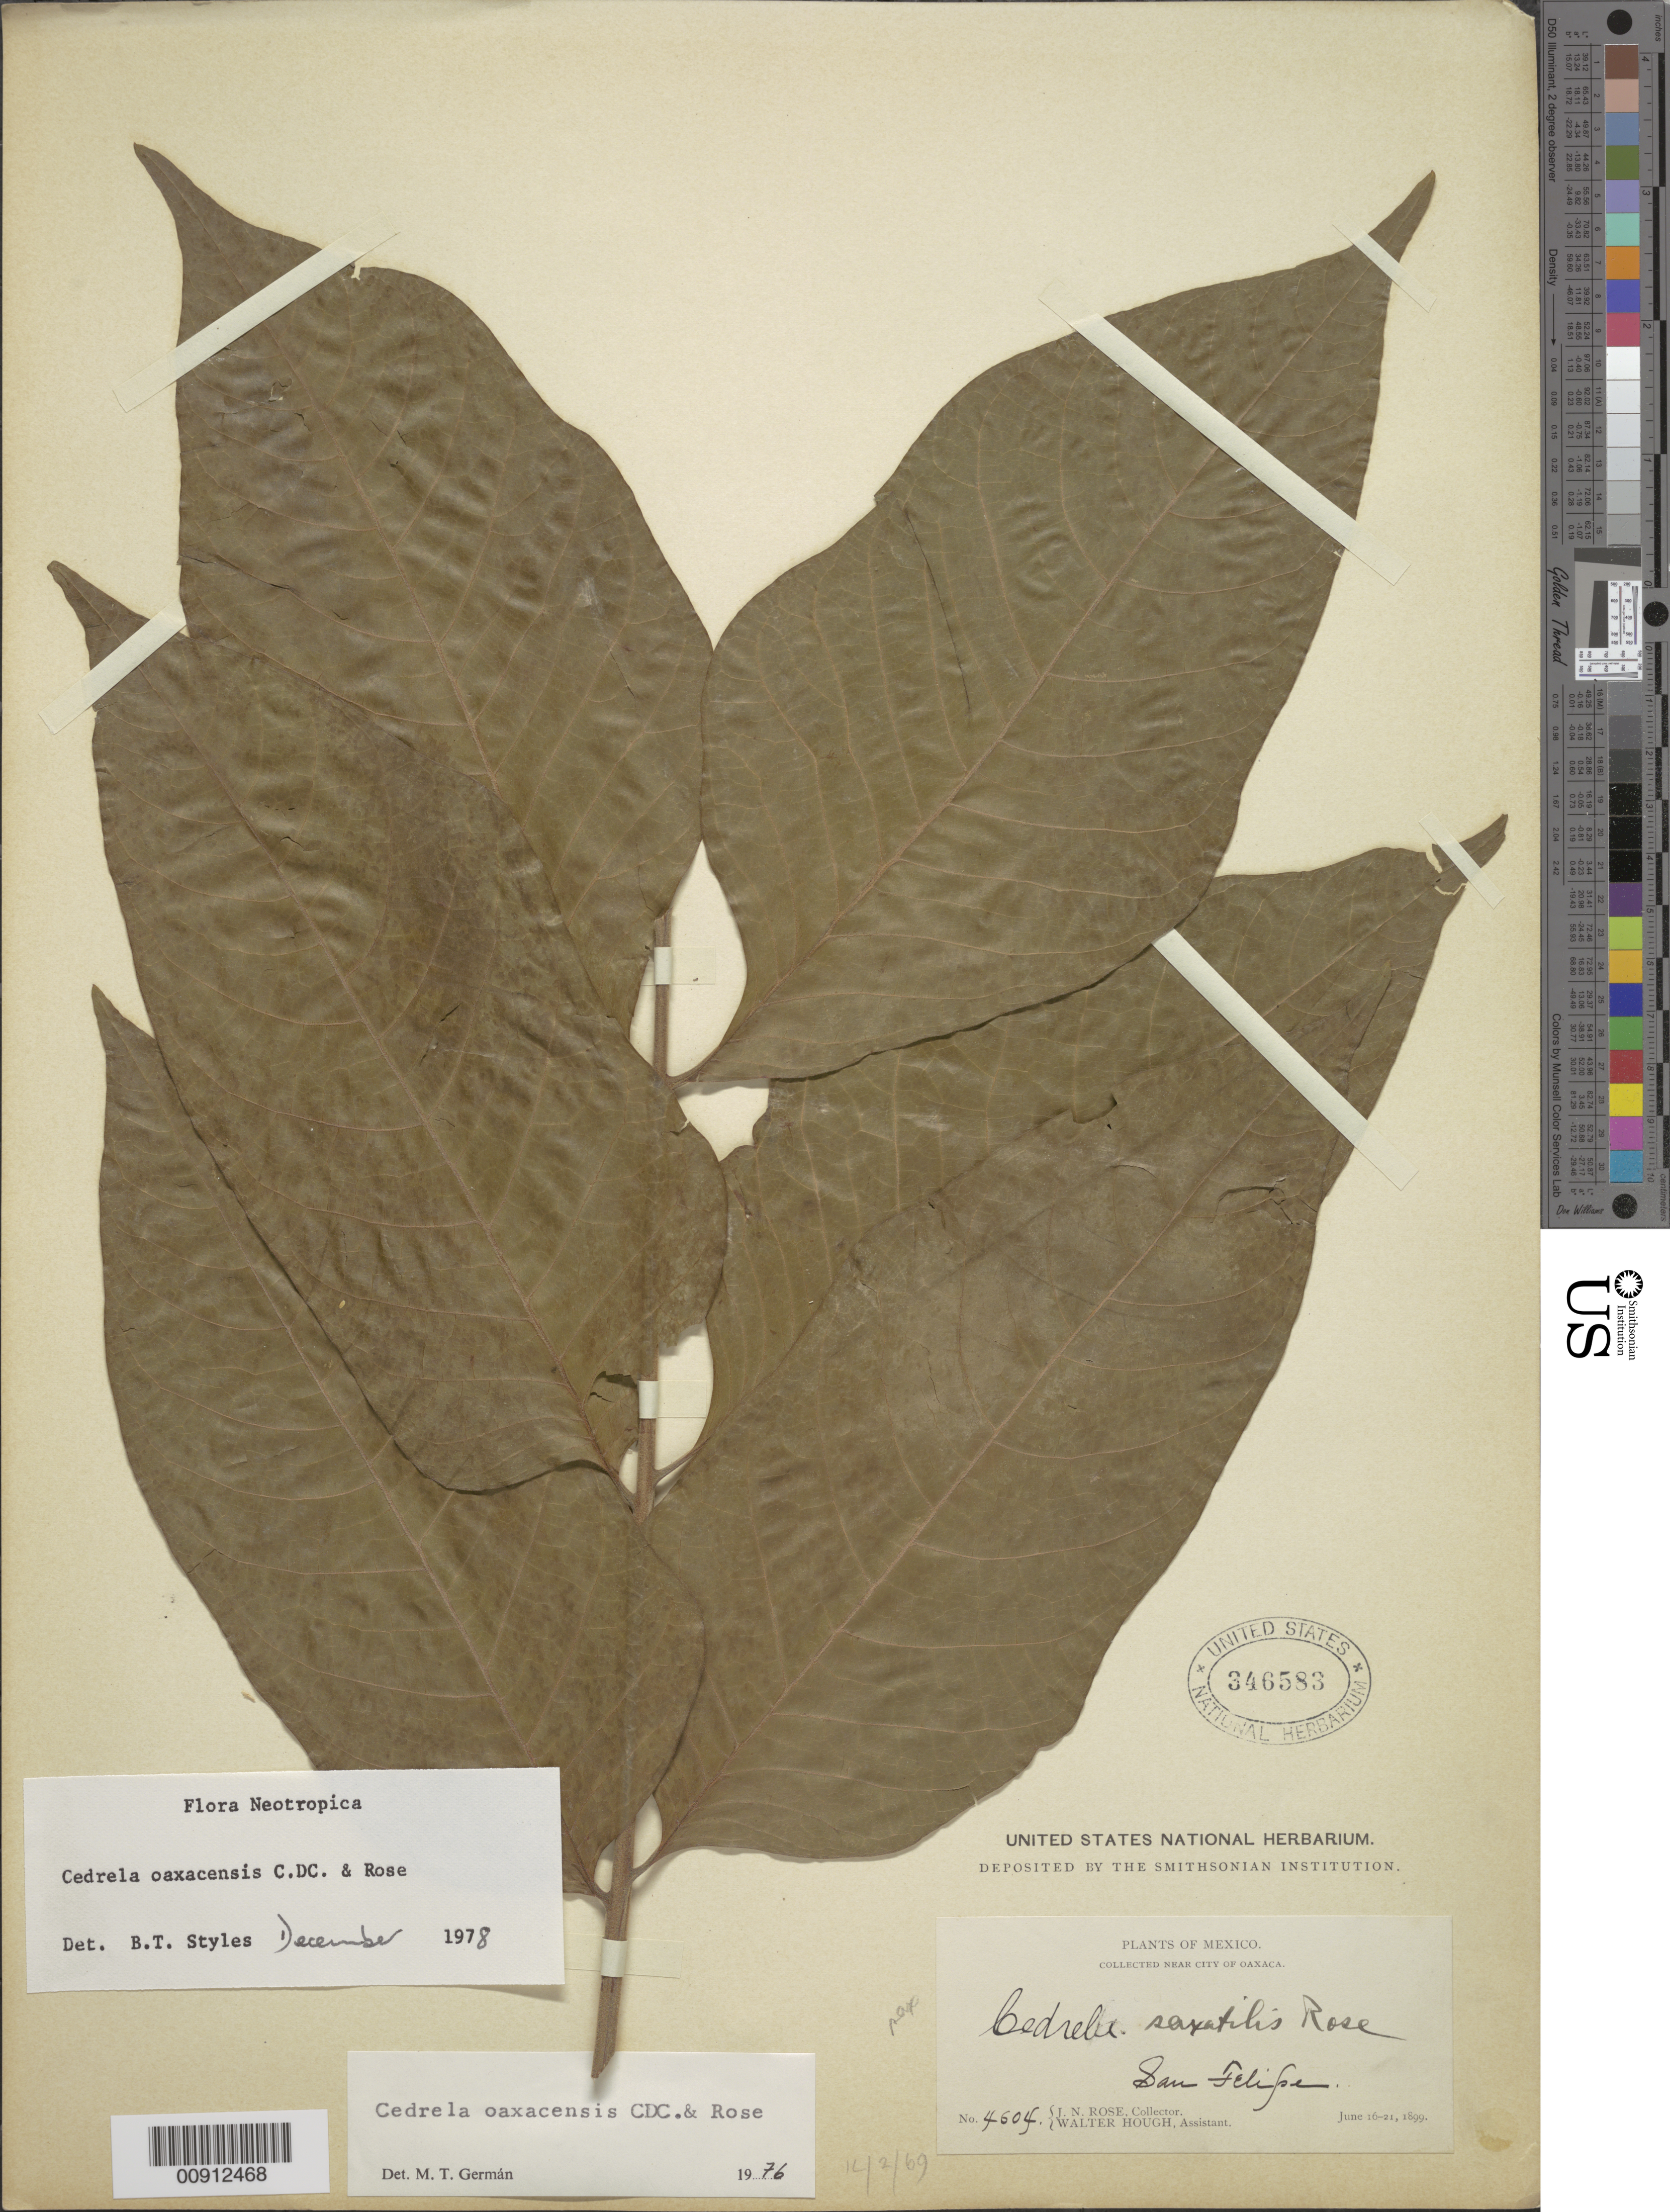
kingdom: Plantae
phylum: Tracheophyta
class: Magnoliopsida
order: Sapindales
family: Meliaceae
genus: Cedrela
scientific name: Cedrela oaxacensis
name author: C. DC. & Rose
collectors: J. N. Rose & W. Hough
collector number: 4604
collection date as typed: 16 Jun 1899 to 21 Jun 1899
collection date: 1899-06-16/1899-06-21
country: Mexico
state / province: Oaxaca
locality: San Felipe. Near City of Oaxaca.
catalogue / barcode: US 346583